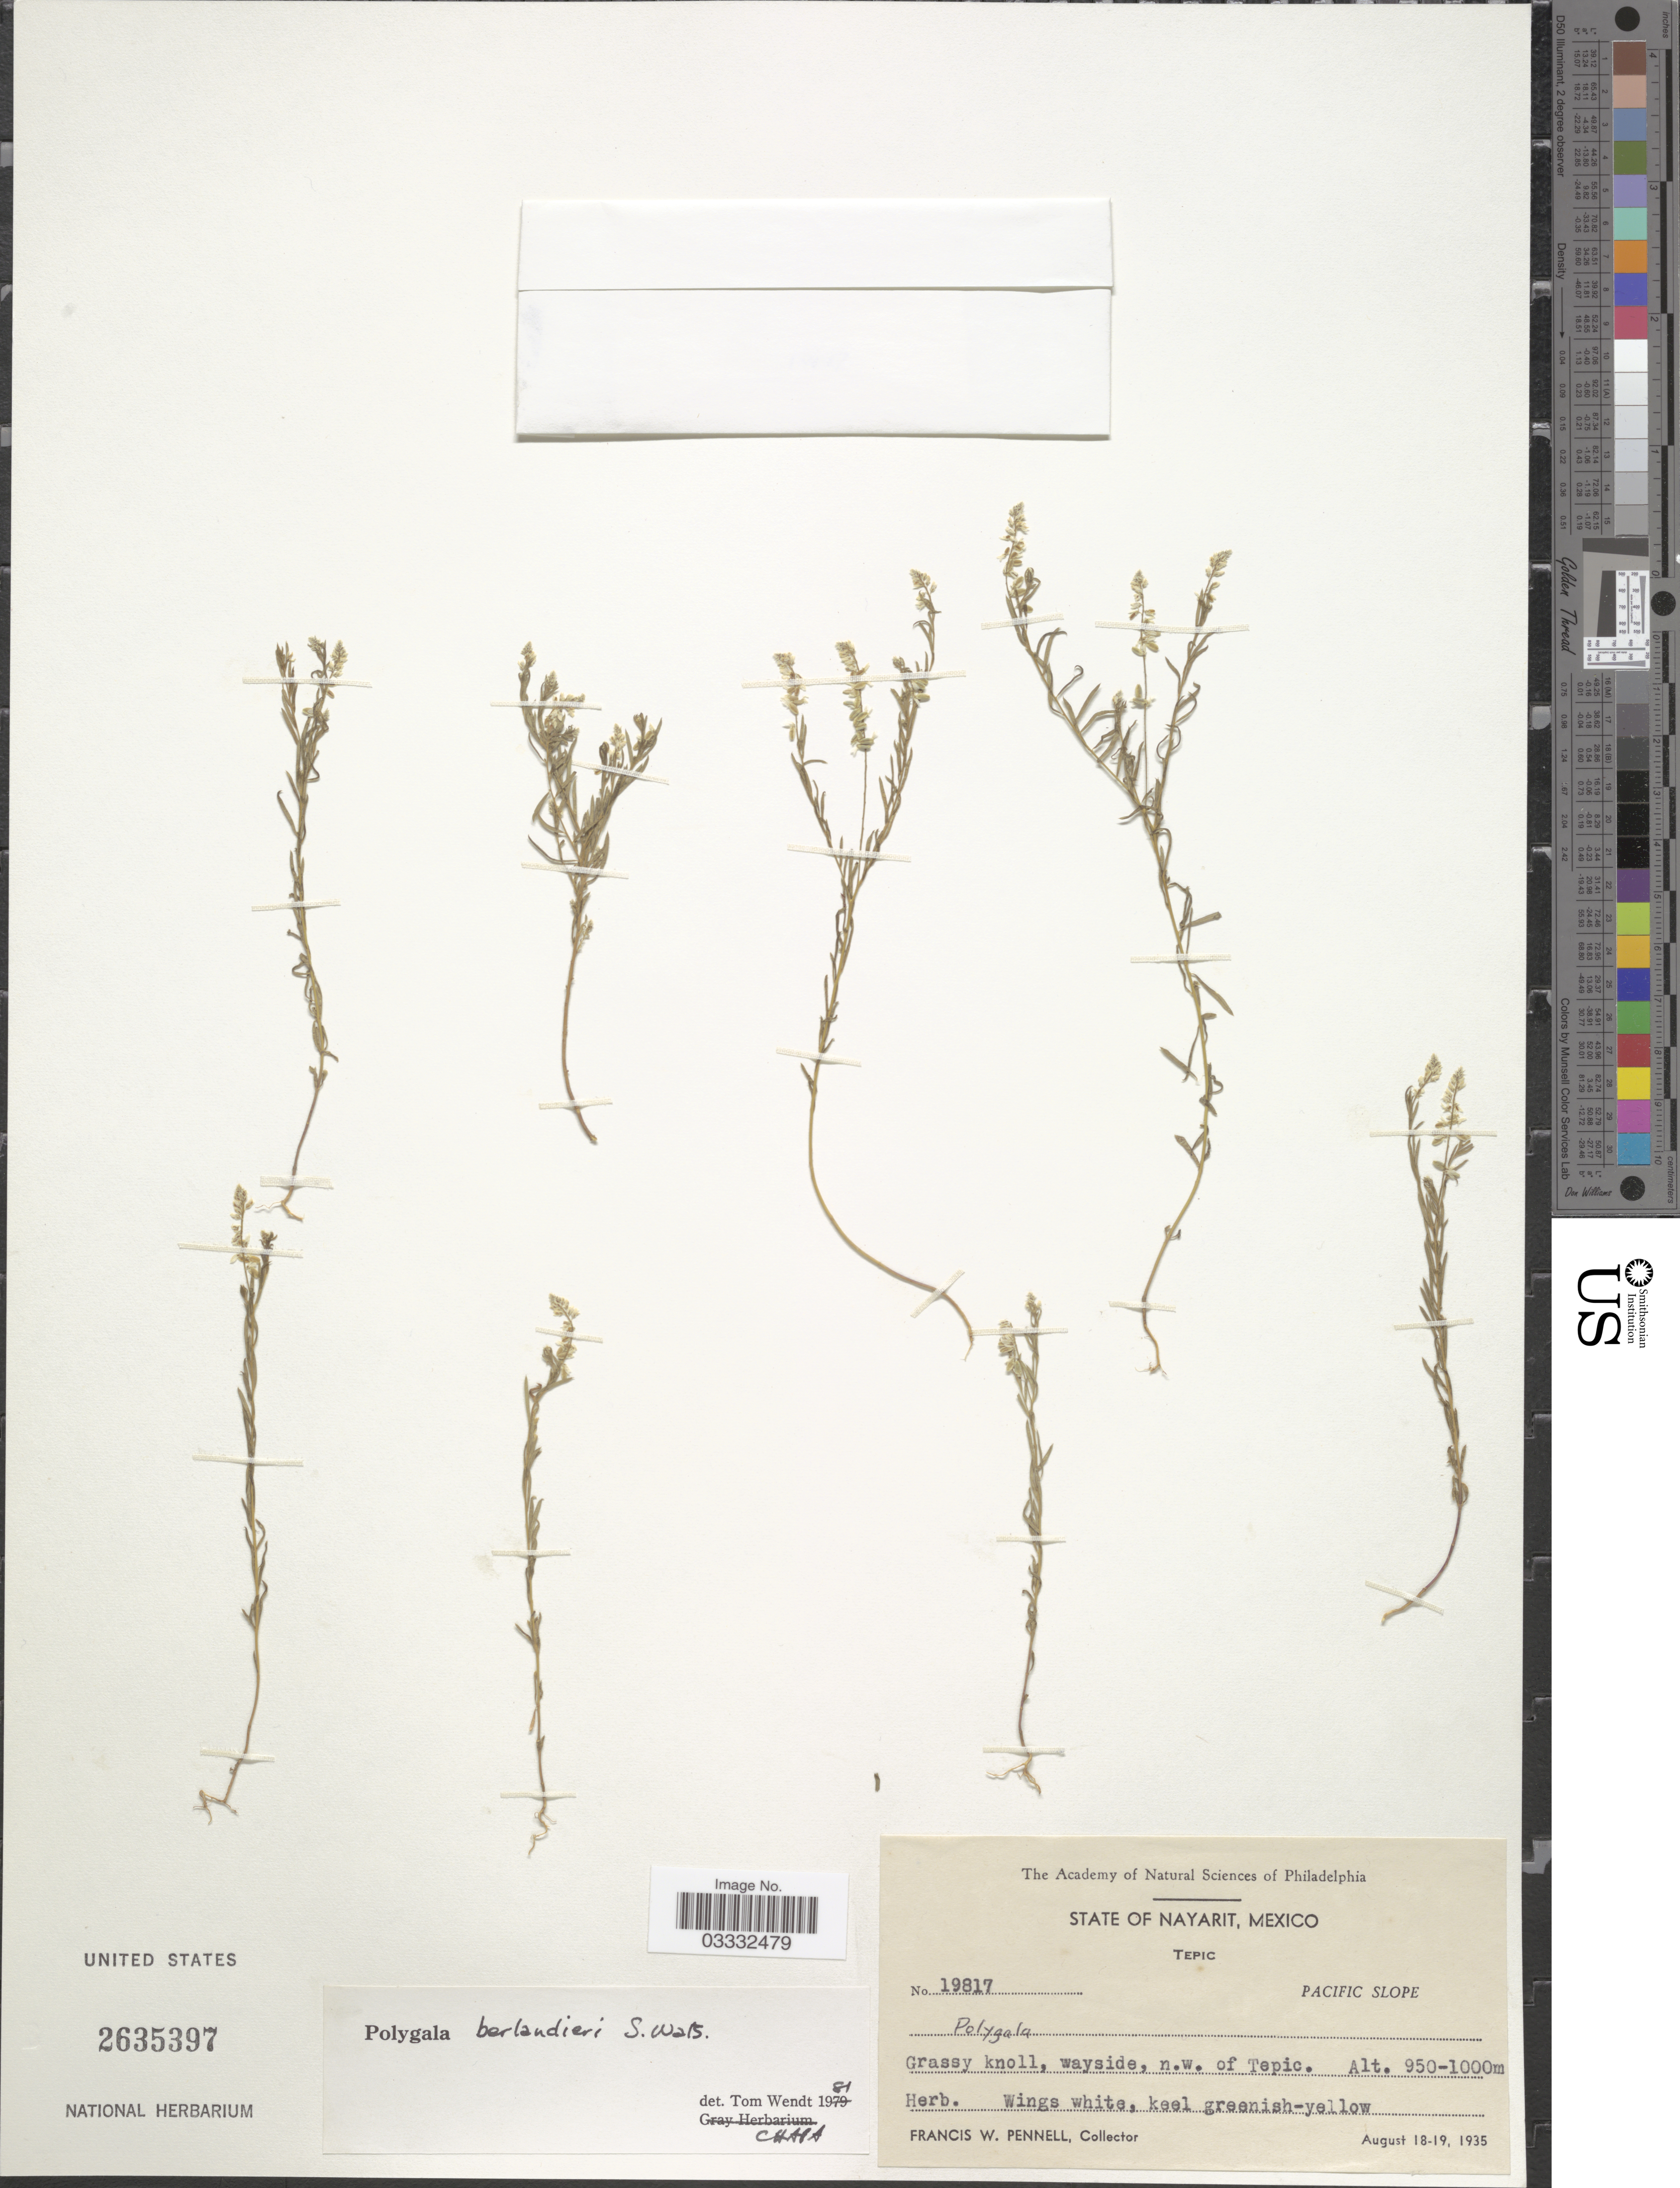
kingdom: Plantae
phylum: Tracheophyta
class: Magnoliopsida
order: Fabales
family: Polygalaceae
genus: Polygala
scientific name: Polygala berlandieri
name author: S. Watson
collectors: F. W. Pennell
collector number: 19817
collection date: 1935-08-18/1935-08-19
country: Mexico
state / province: Nayarit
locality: Tepic. Pacific Slope. Wayside, n.w. of Tepic.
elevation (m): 950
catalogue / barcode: US 2635397